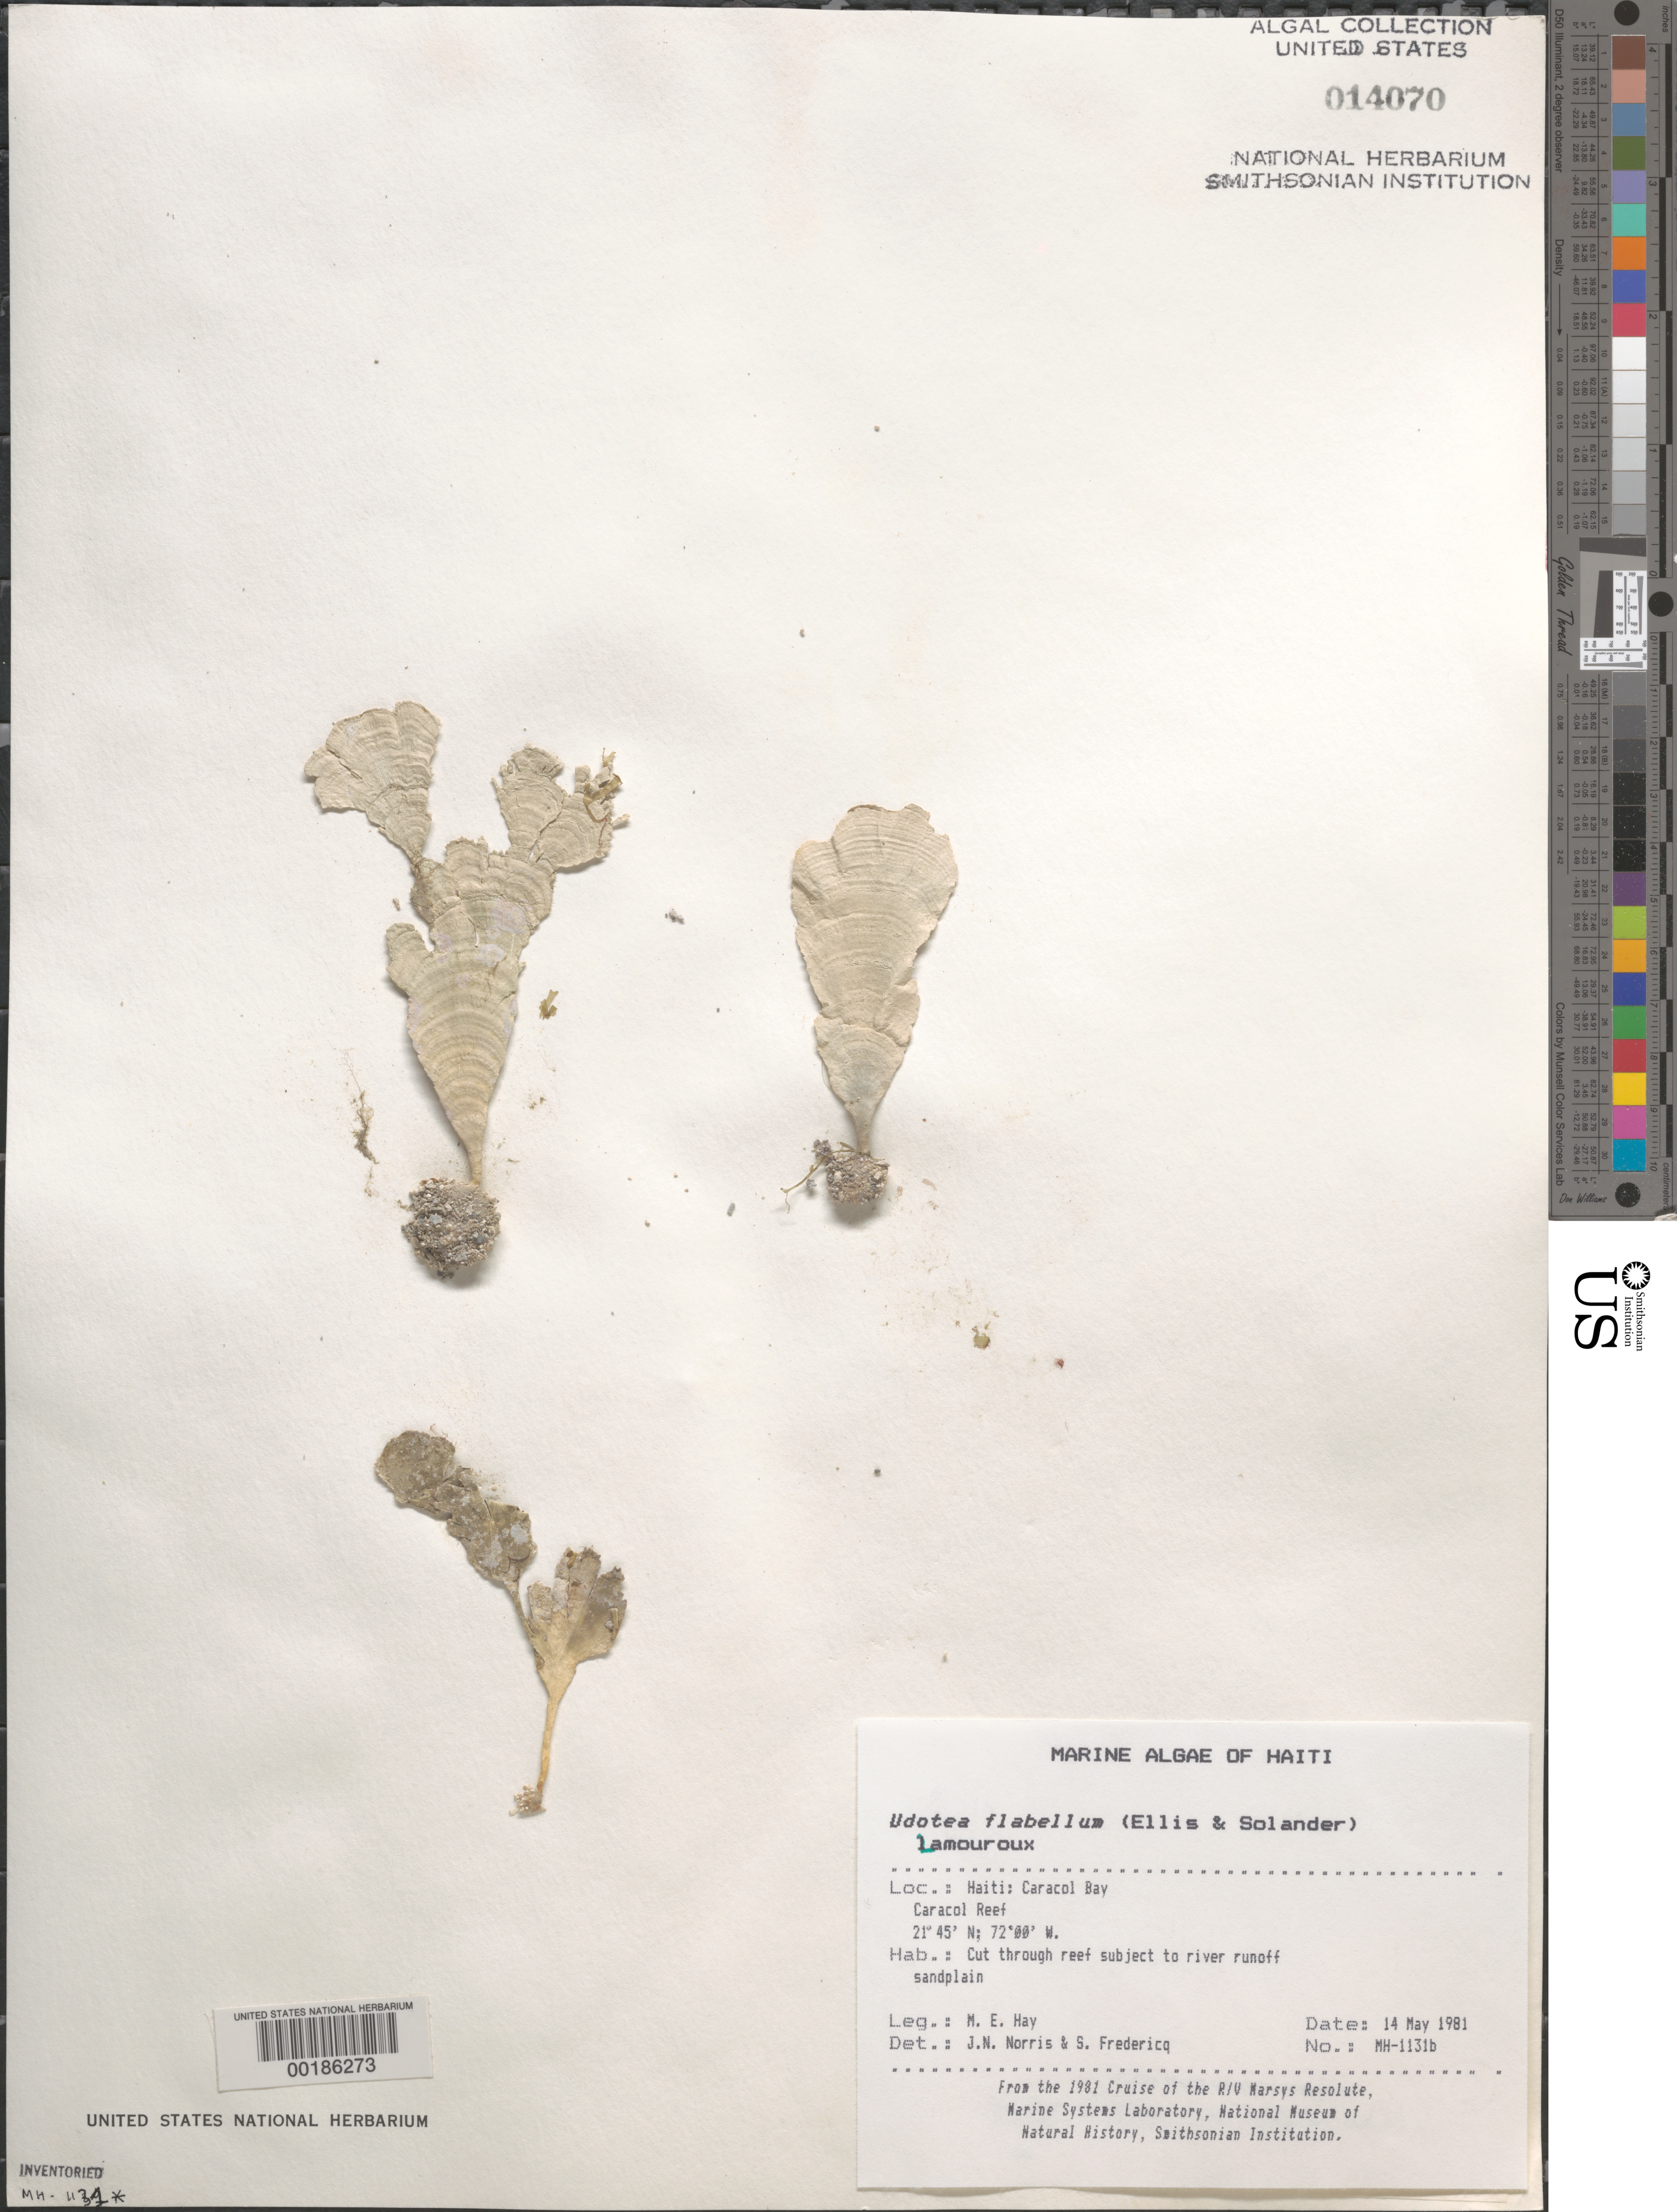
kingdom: Plantae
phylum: Chlorophyta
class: Ulvophyceae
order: Bryopsidales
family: Udoteaceae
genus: Udotea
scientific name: Udotea flabellum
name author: (J. Ellis & Sol.) M. Howe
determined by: Norris, J. N.; Fredericq, S.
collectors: M. E. Hay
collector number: MEH-1131b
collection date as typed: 14 May 1981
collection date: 1981-05-14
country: Haiti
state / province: Nord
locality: Caracol Reef, Caracol Bay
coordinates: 21 45'N, 72 00'W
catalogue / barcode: US 14070